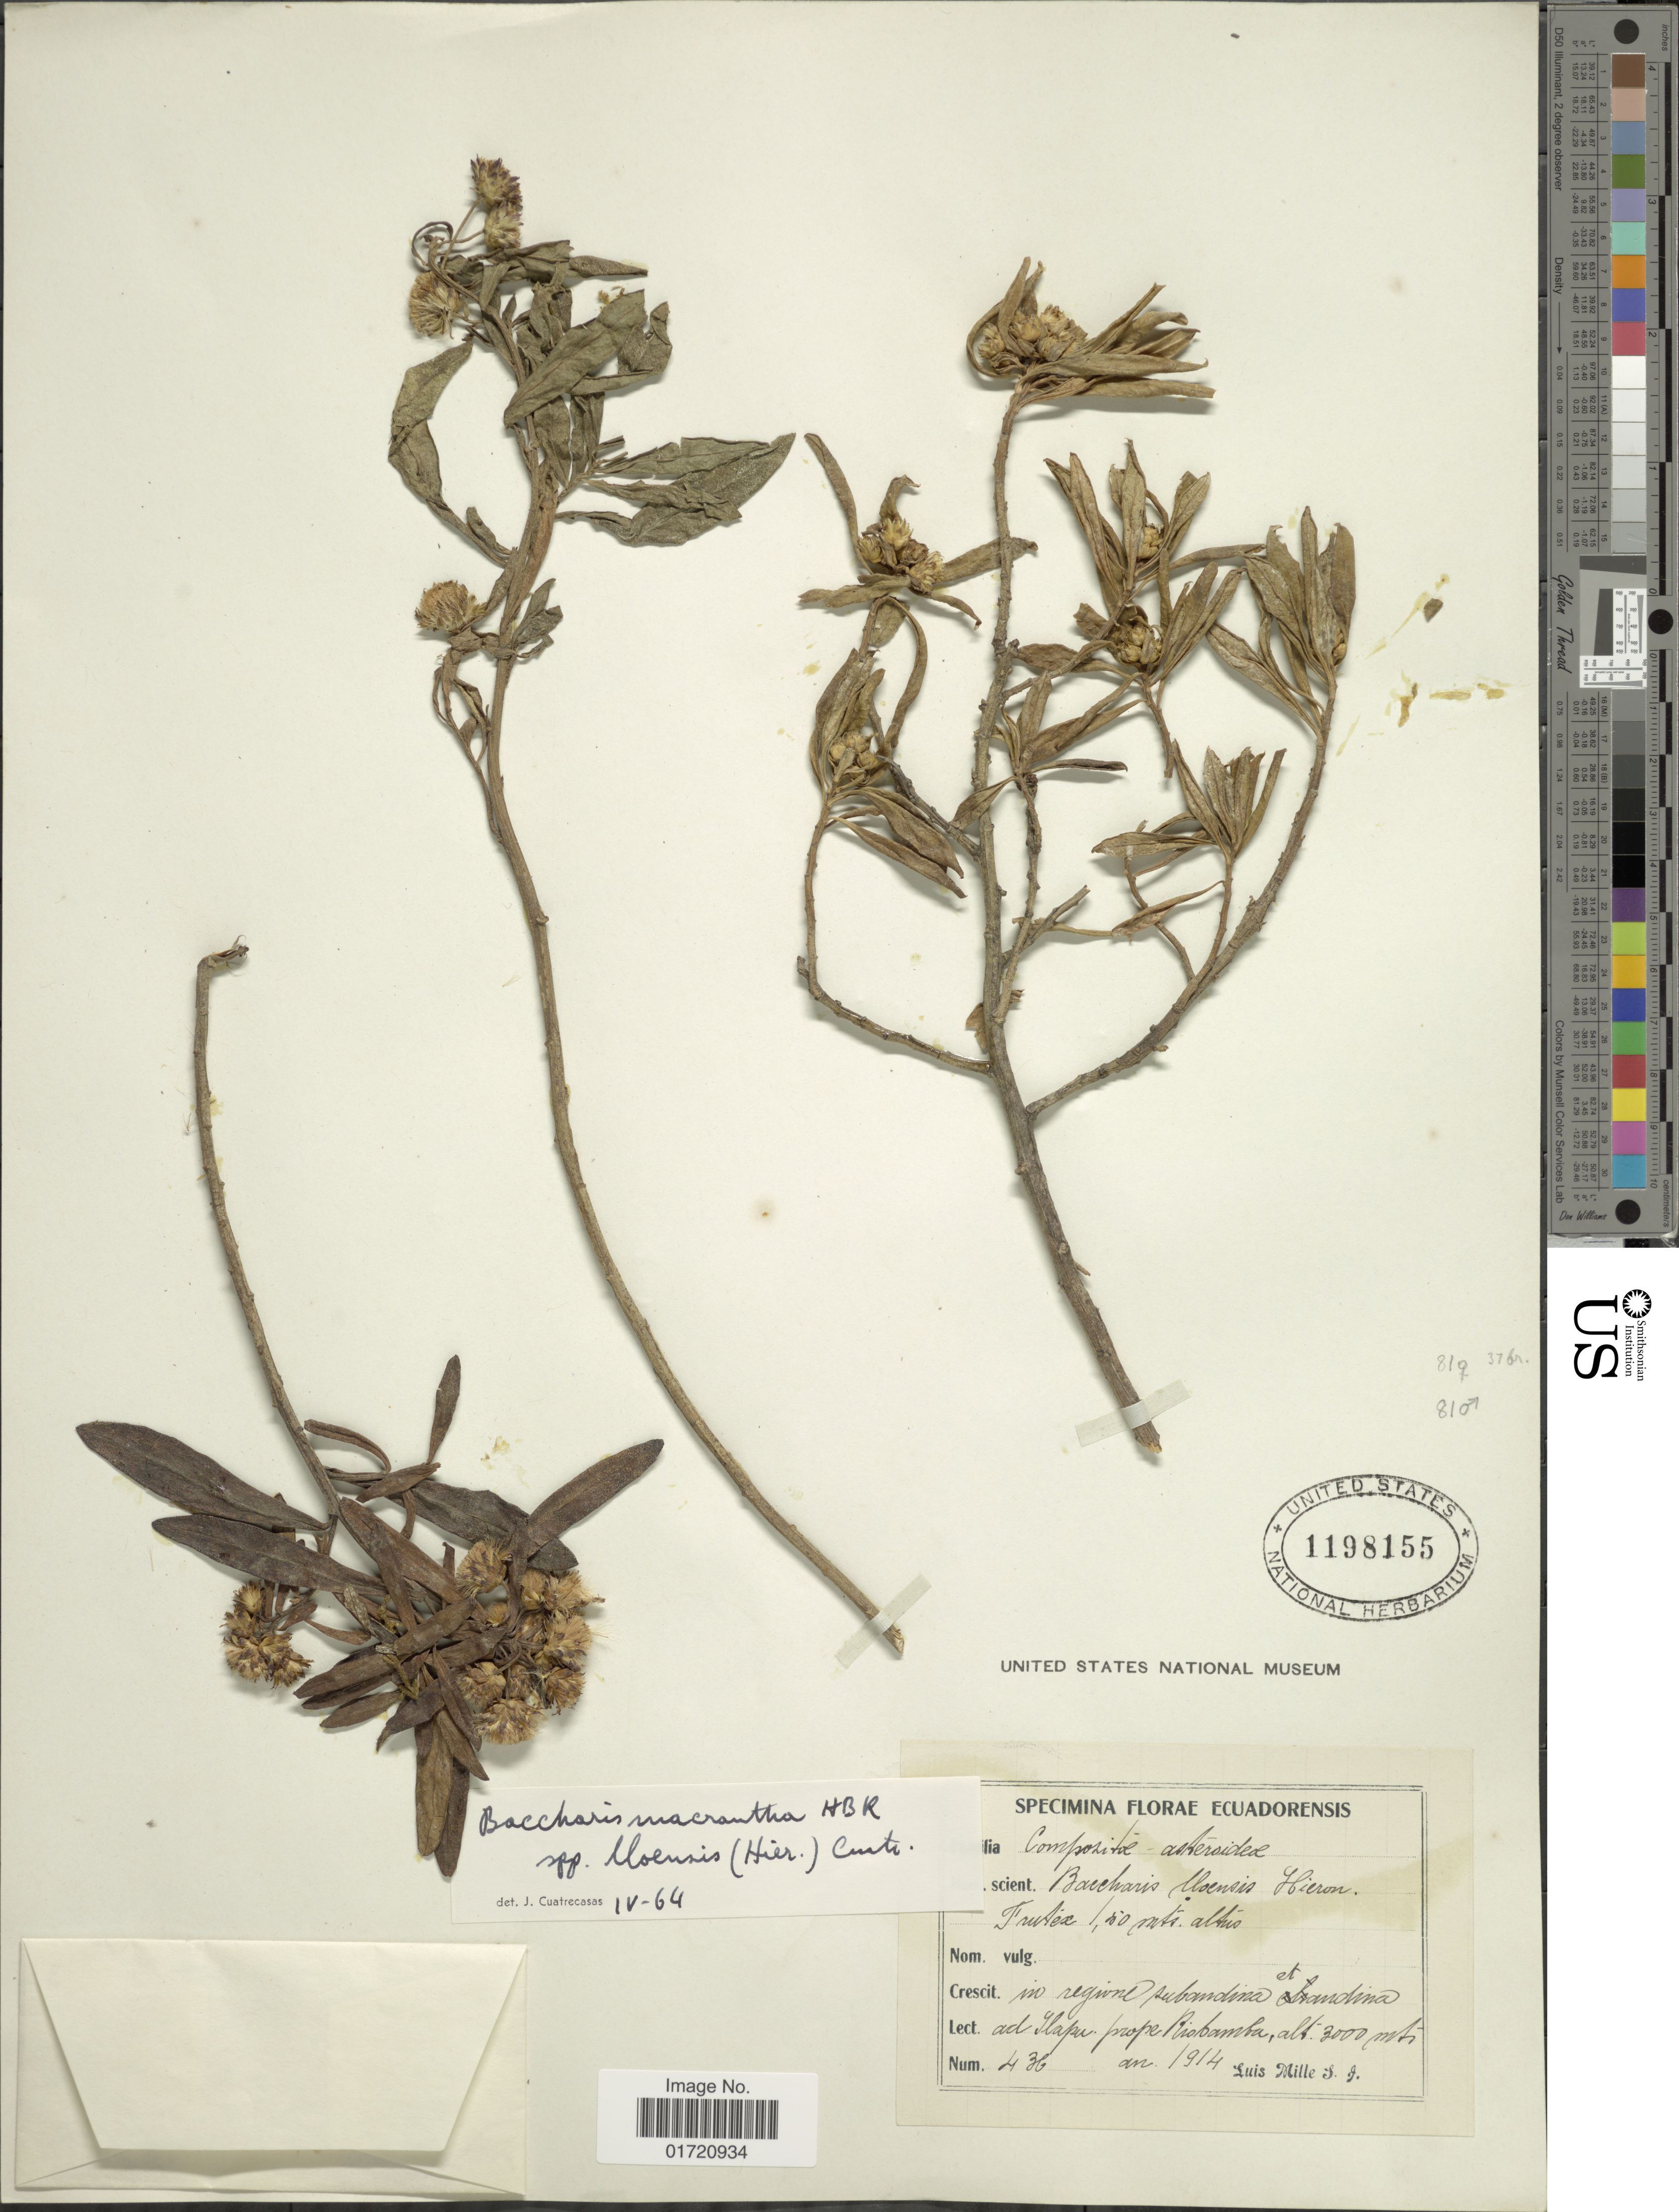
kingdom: Plantae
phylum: Tracheophyta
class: Magnoliopsida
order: Asterales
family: Asteraceae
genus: Baccharis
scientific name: Baccharis macrantha subsp. lloensis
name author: (Hieron.) Cuatrec.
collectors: L. Mille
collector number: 436*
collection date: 1914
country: Ecuador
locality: Subandina et Sandina ad Ilapu prope Riobamba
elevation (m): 3000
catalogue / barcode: US 1198155